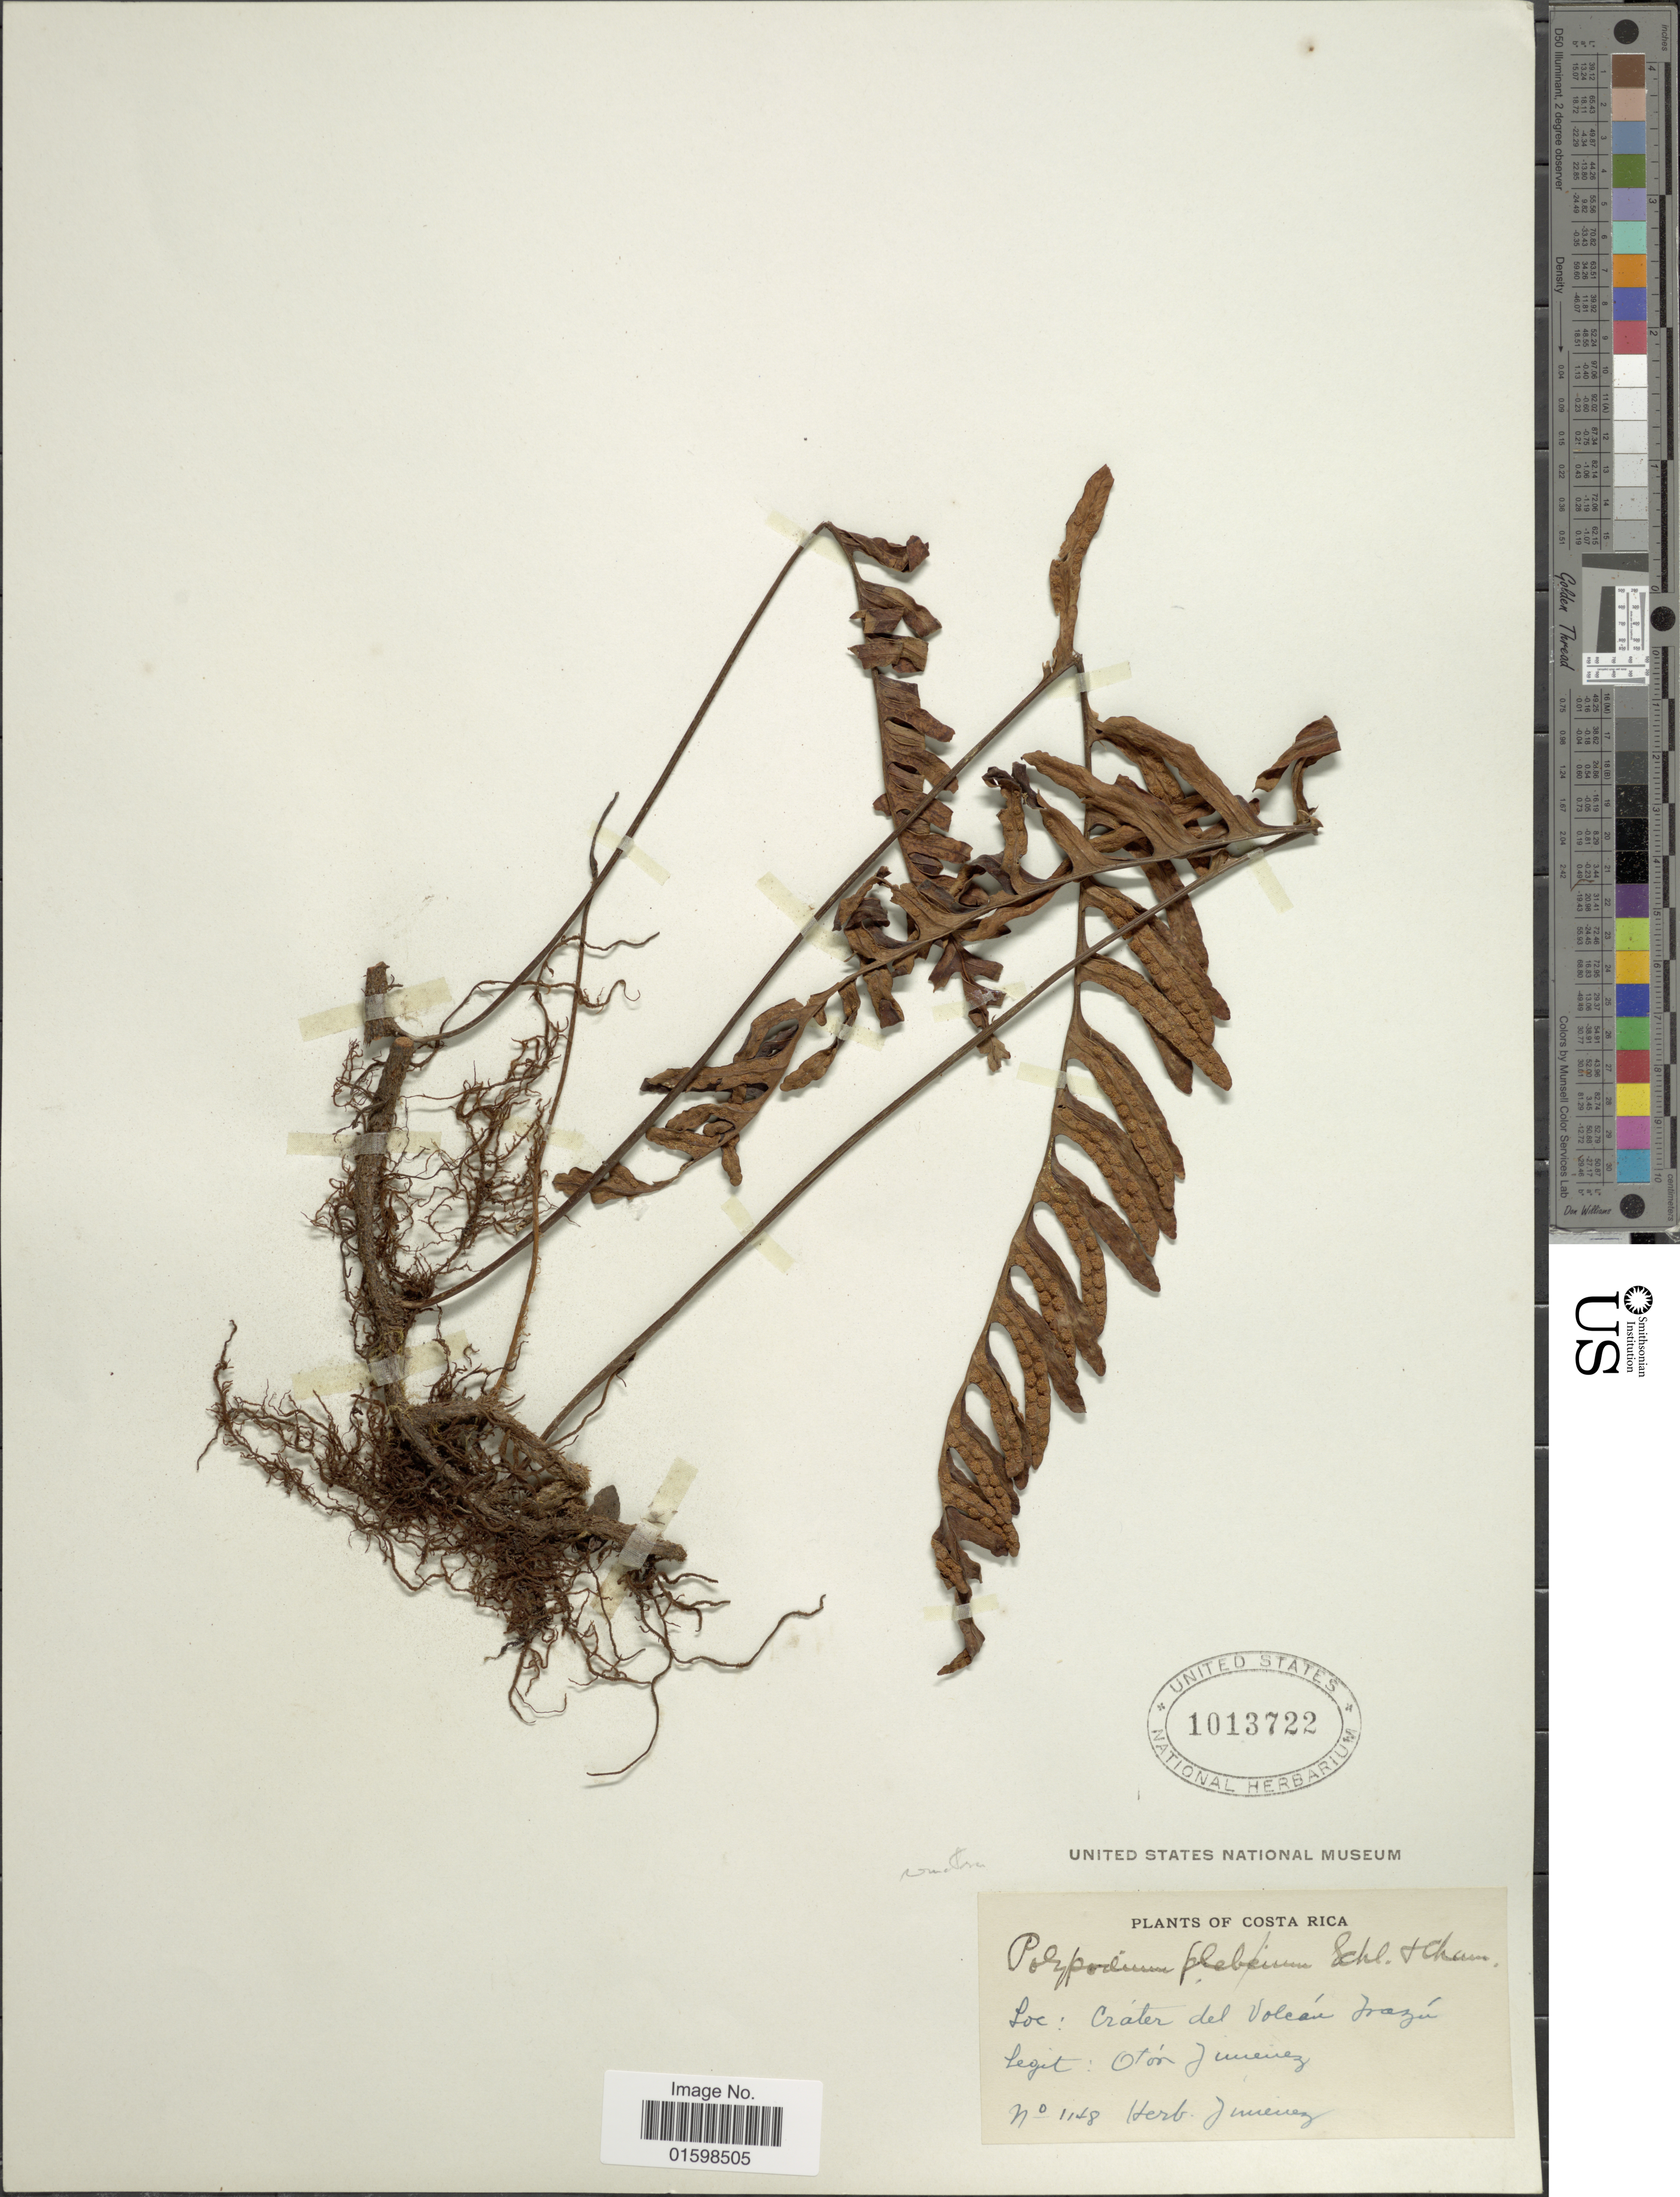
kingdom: Plantae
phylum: Tracheophyta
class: Polypodiopsida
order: Polypodiales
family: Polypodiaceae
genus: Pleopeltis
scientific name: Pleopeltis remota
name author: (Desv.) A.R. Sm.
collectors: O. Jimenez L.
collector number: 1148*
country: Costa Rica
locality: Cráter del Volcán Irazú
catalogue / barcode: US 1013722